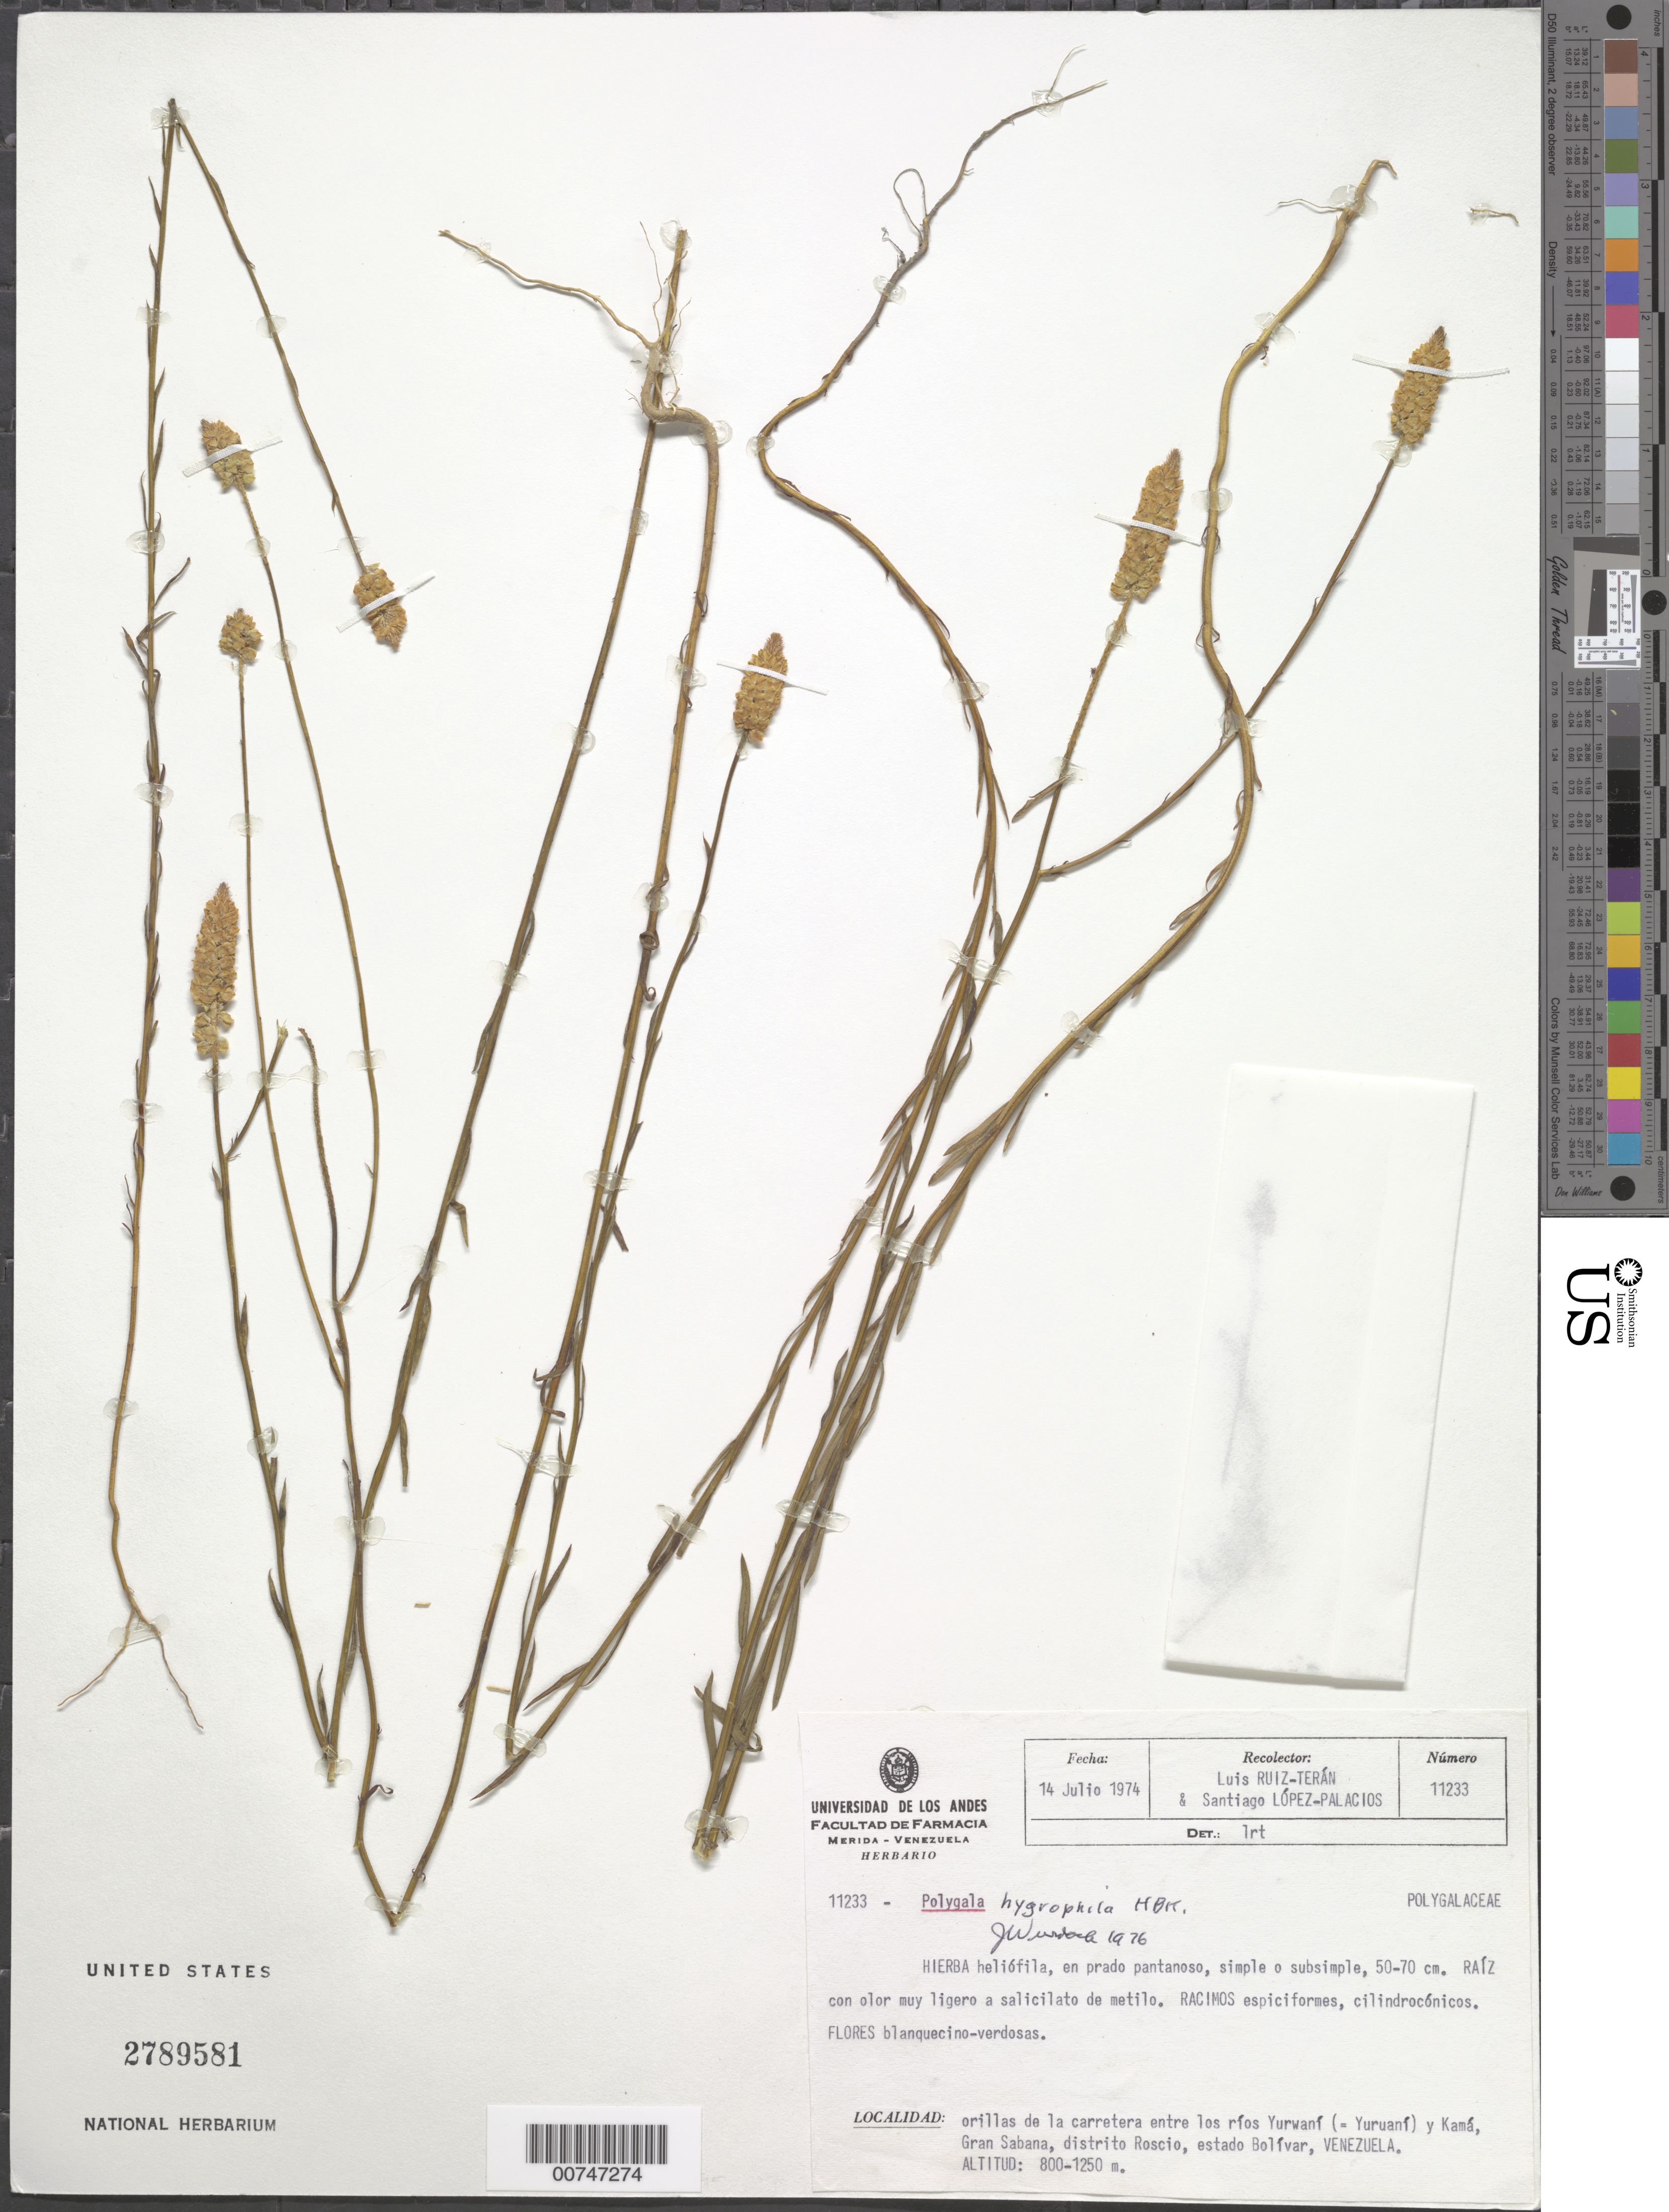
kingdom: Plantae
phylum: Tracheophyta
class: Magnoliopsida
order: Fabales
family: Polygalaceae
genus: Polygala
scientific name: Polygala hygrophila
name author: Kunth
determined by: Wurdack, John J., (US), US (UNITED STATES)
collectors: L. E. Ruíz-Terán & S. López-Palacios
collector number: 11233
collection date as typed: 14-Jul-74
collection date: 1974-07-14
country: Venezuela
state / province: Bolívar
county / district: Roscio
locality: Grand Sabana, betw. Río Yurwaní and Río Kamá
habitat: Along road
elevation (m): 800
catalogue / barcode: US 2789581